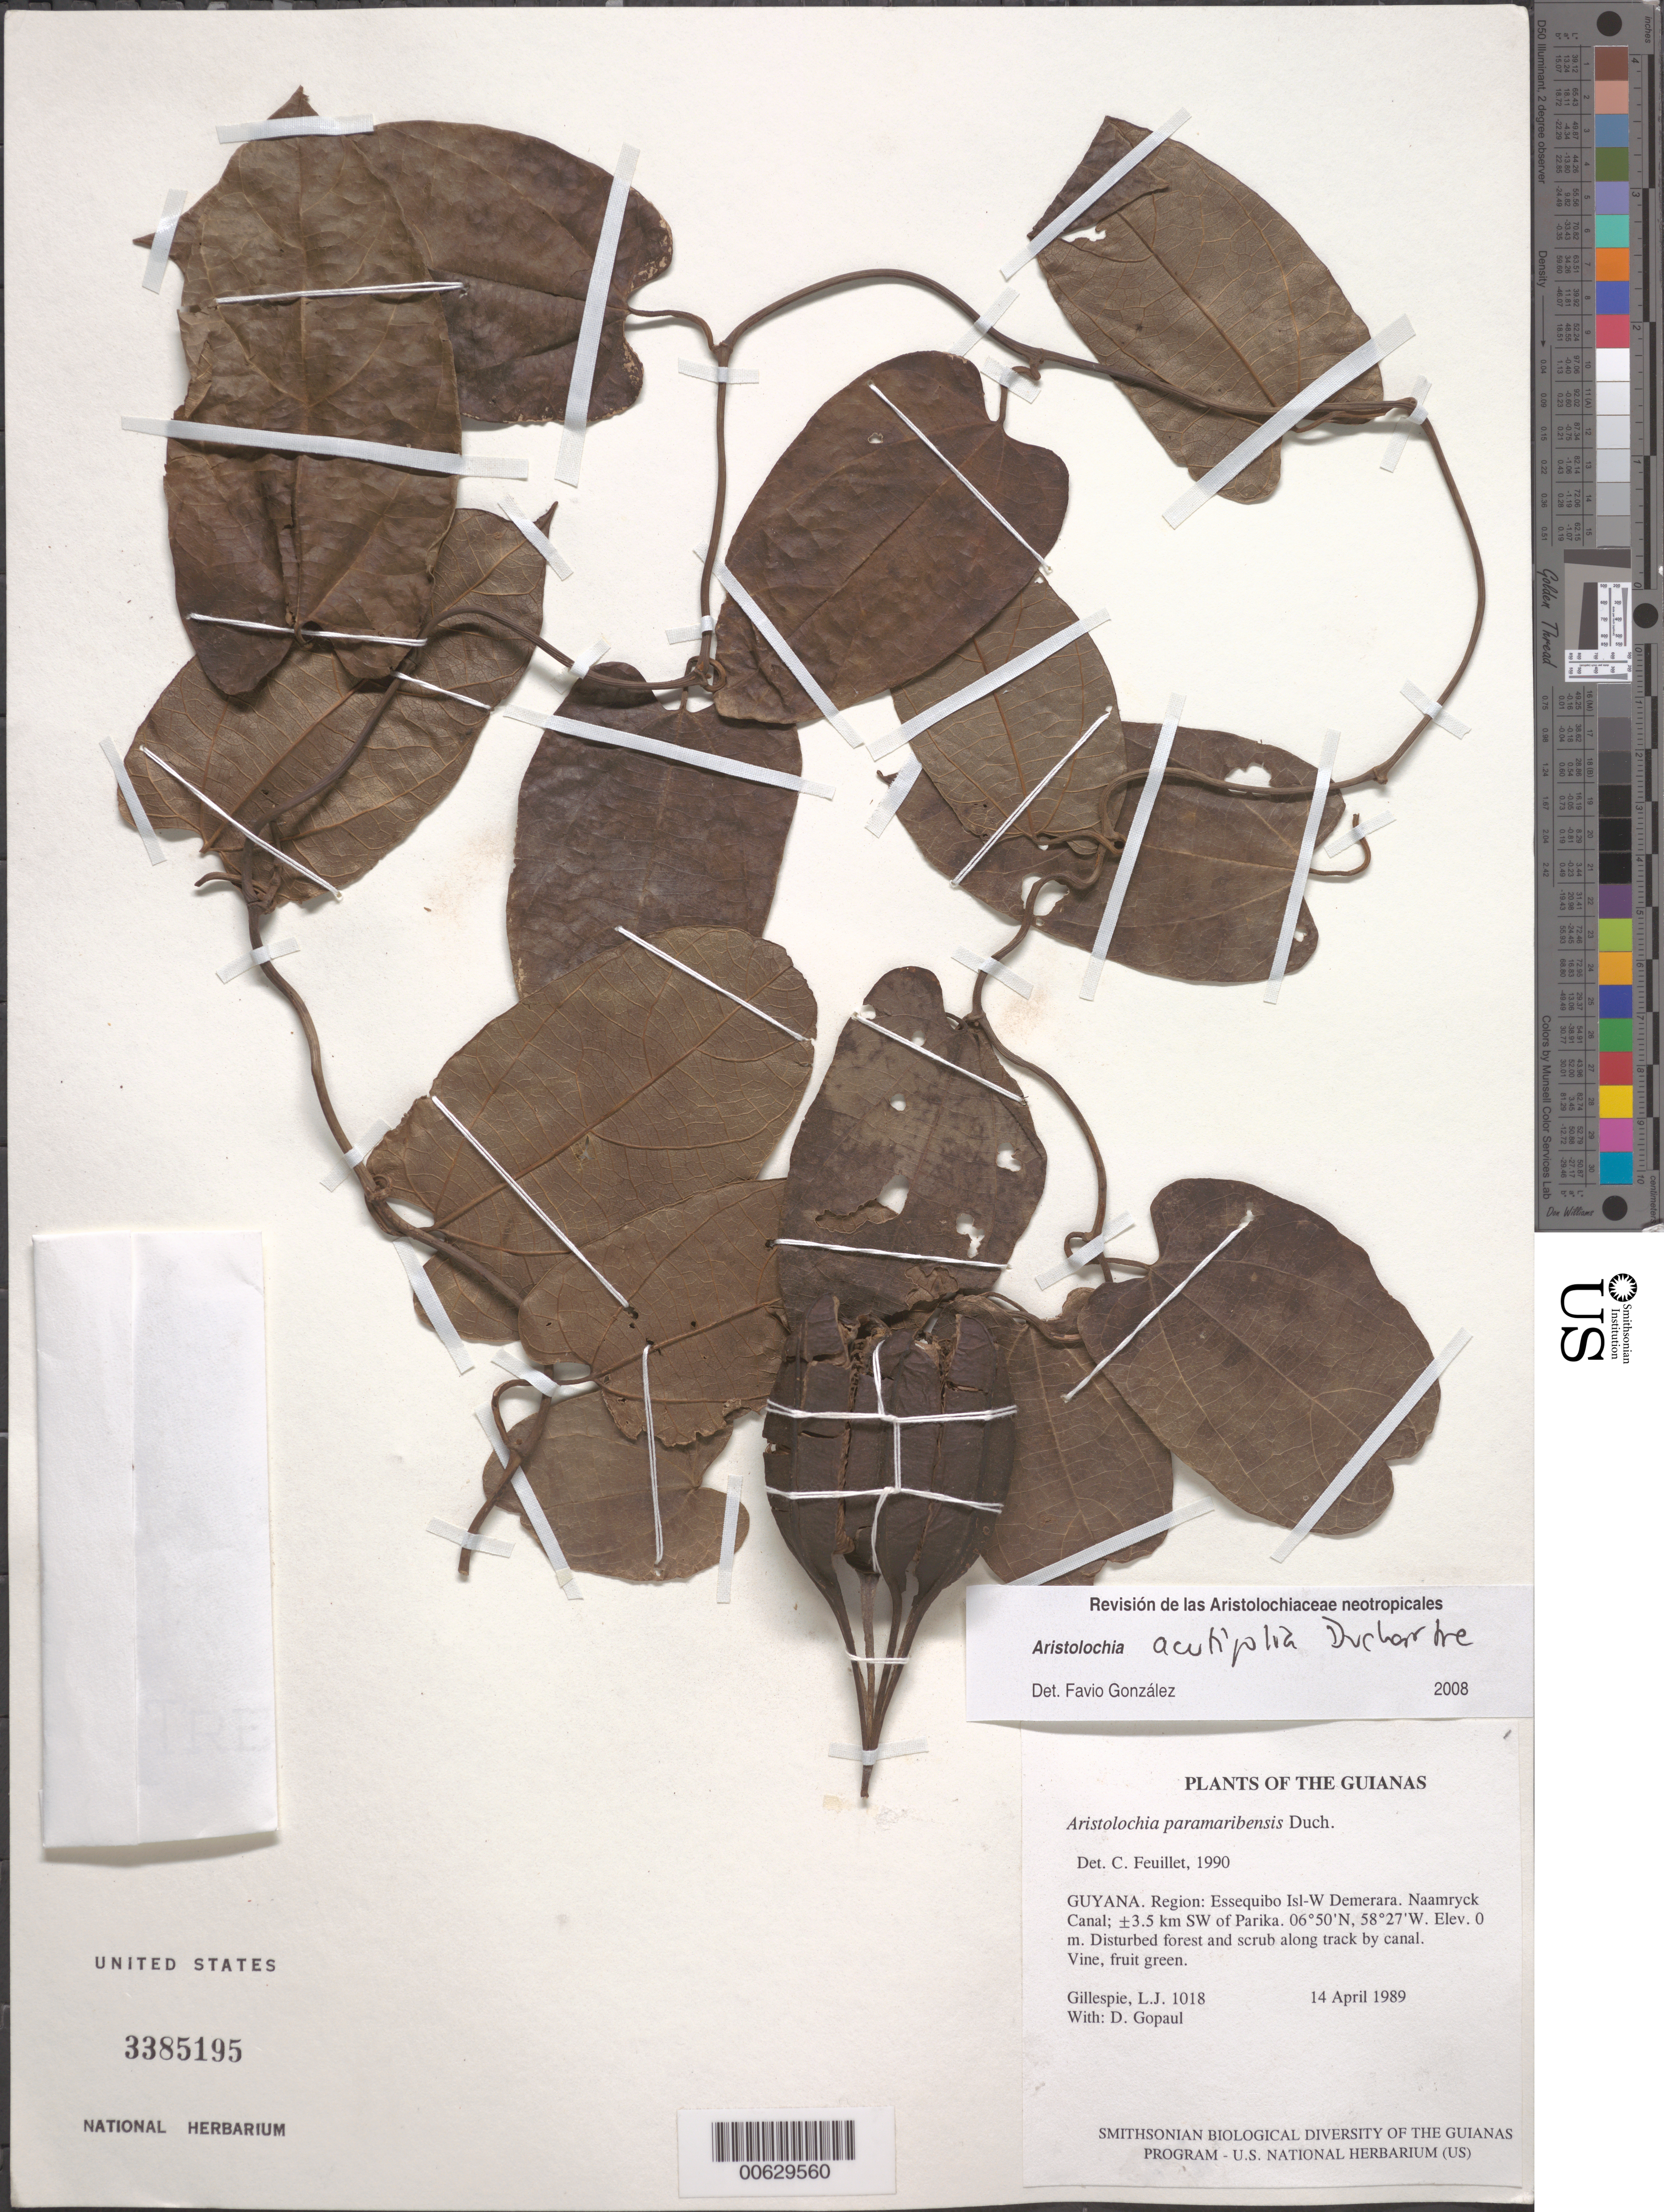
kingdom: Plantae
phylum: Tracheophyta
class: Magnoliopsida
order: Piperales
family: Aristolochiaceae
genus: Aristolochia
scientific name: Aristolochia acutifolia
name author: Duch.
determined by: González, F.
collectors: L. J. Gillespie & D. Gopaul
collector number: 1018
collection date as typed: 14 April 1989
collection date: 1989-04-14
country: Guyana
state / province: Essequibo Isl-W. Demerara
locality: Naamryck Canal; ±3.5 km SW of Parika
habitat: Disturbed forest and scrub along track by canal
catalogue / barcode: US 3385195